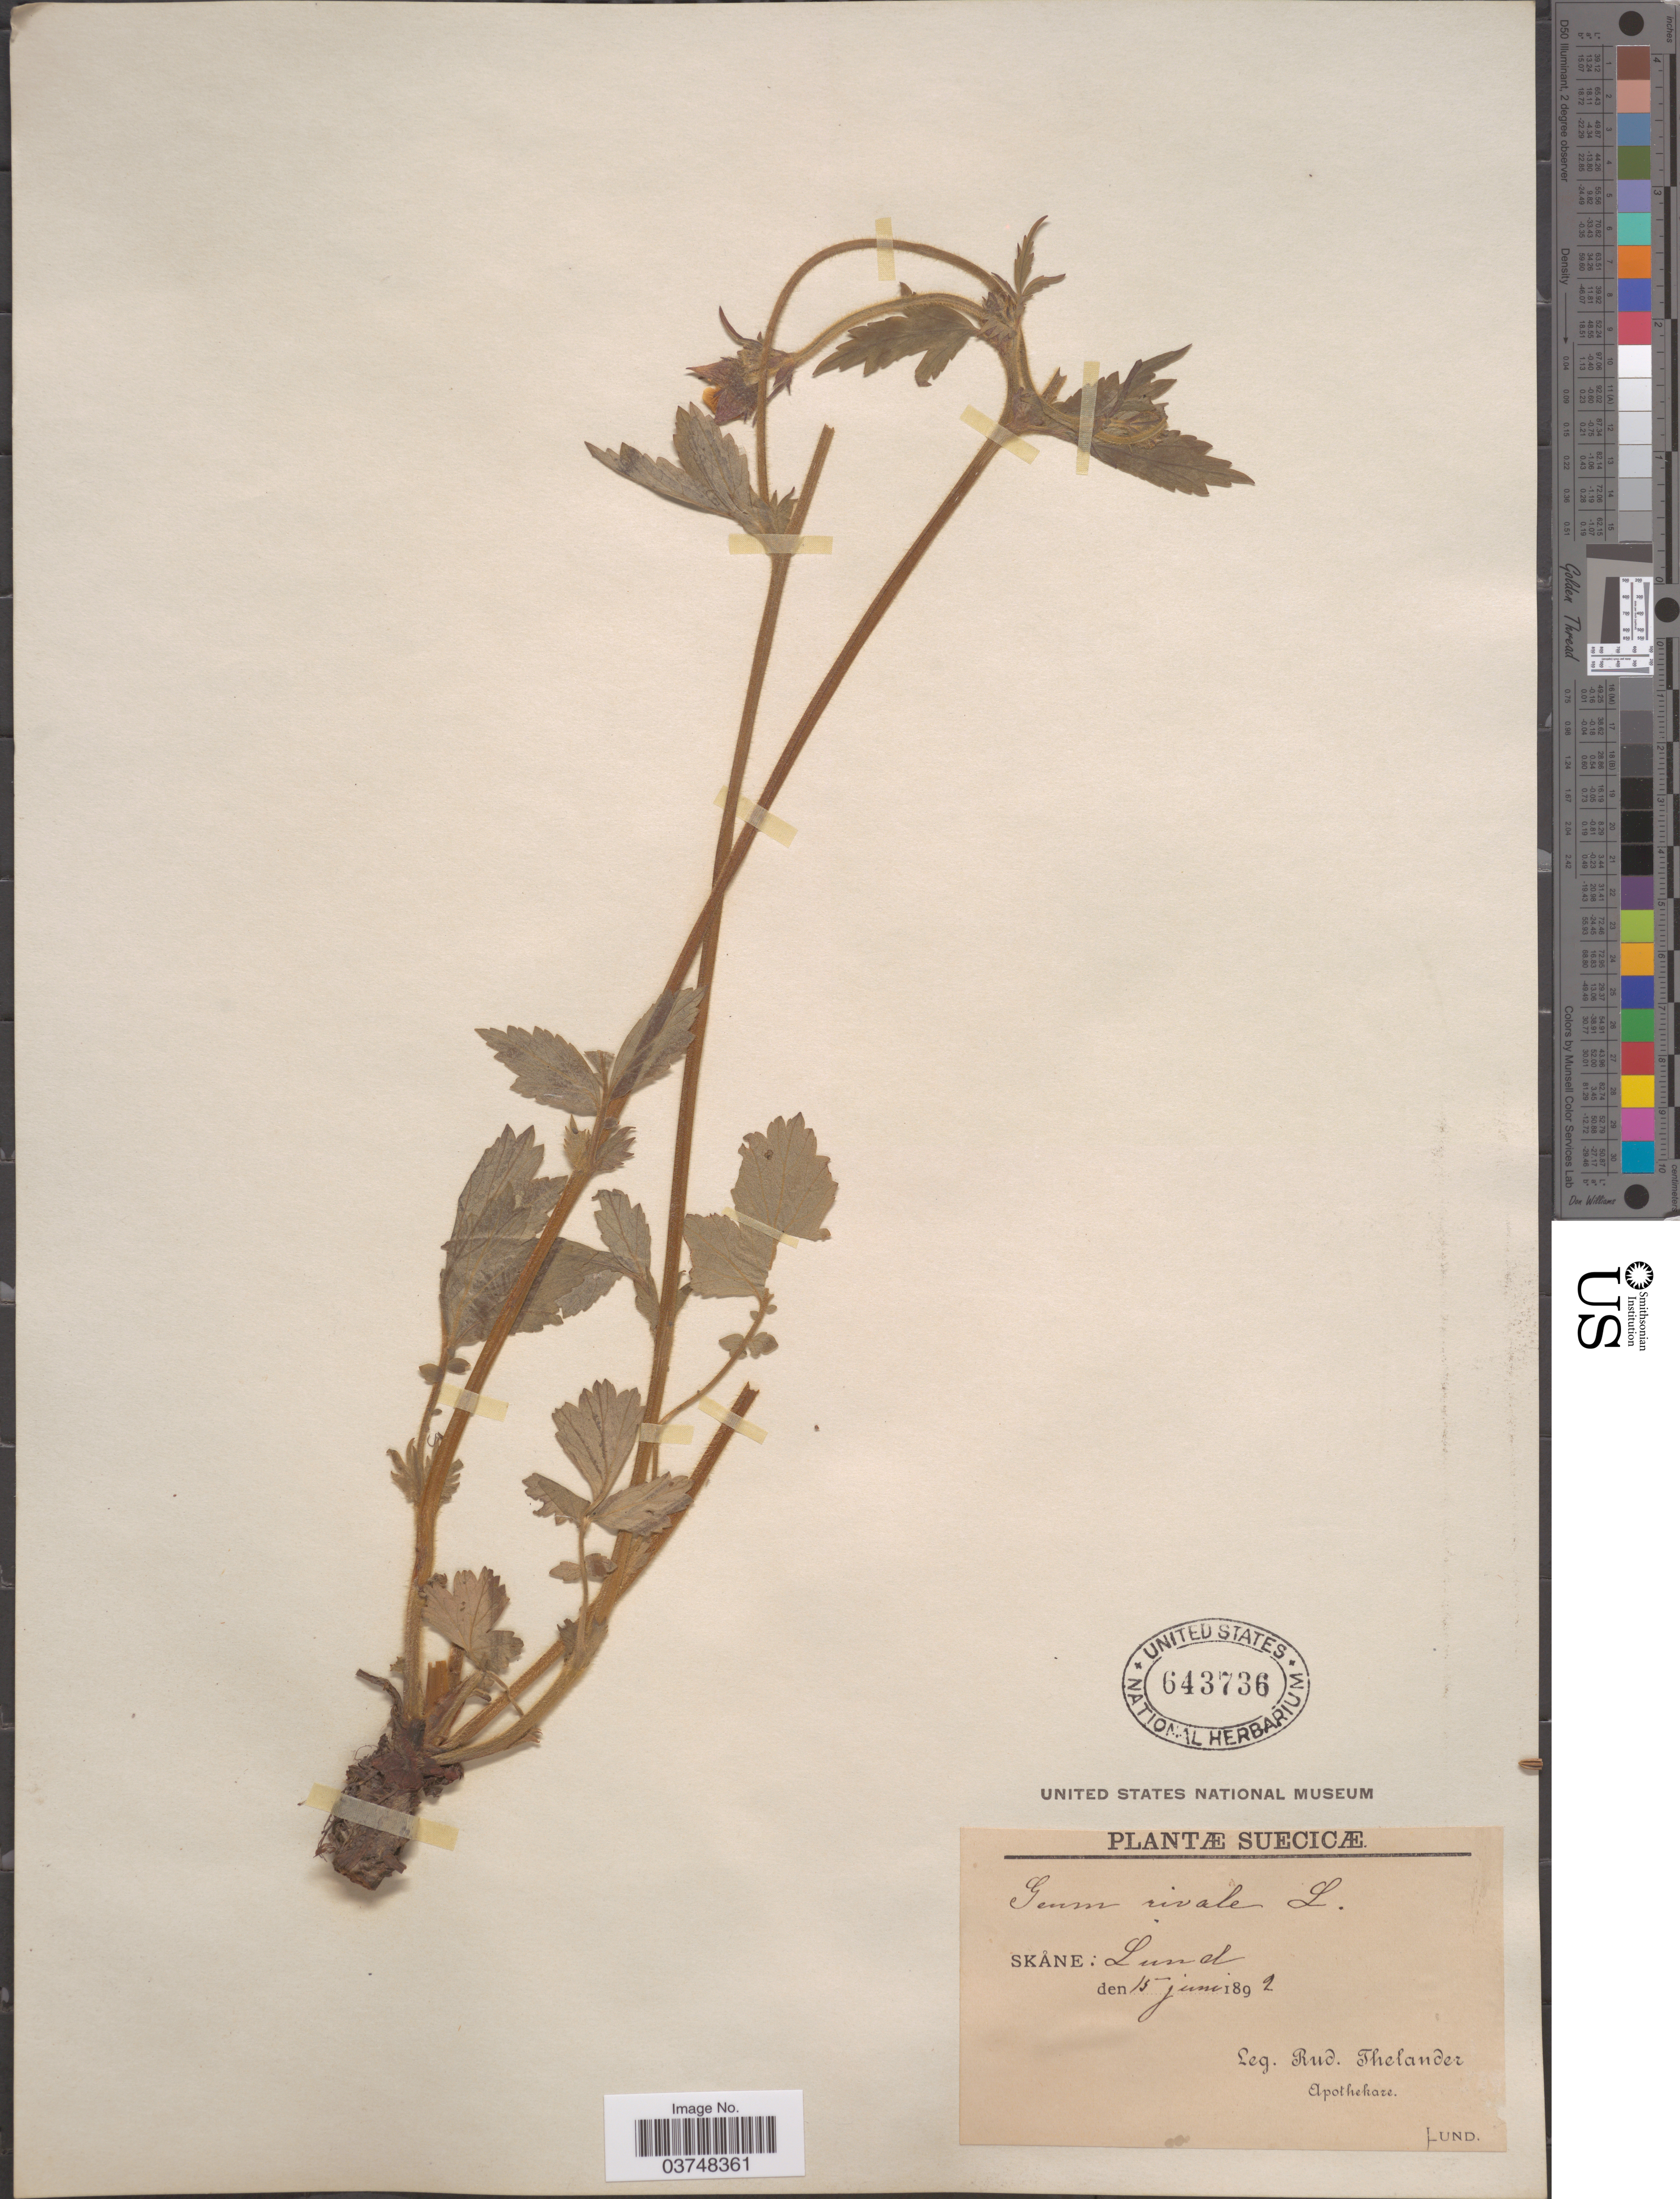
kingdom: Plantae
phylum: Tracheophyta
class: Magnoliopsida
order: Rosales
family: Rosaceae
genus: Geum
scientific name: Geum rivale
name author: L.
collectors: R. Thelander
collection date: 1892-06-15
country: Sweden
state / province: Skåne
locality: Suecicæ. Lund.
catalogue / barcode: US 643736